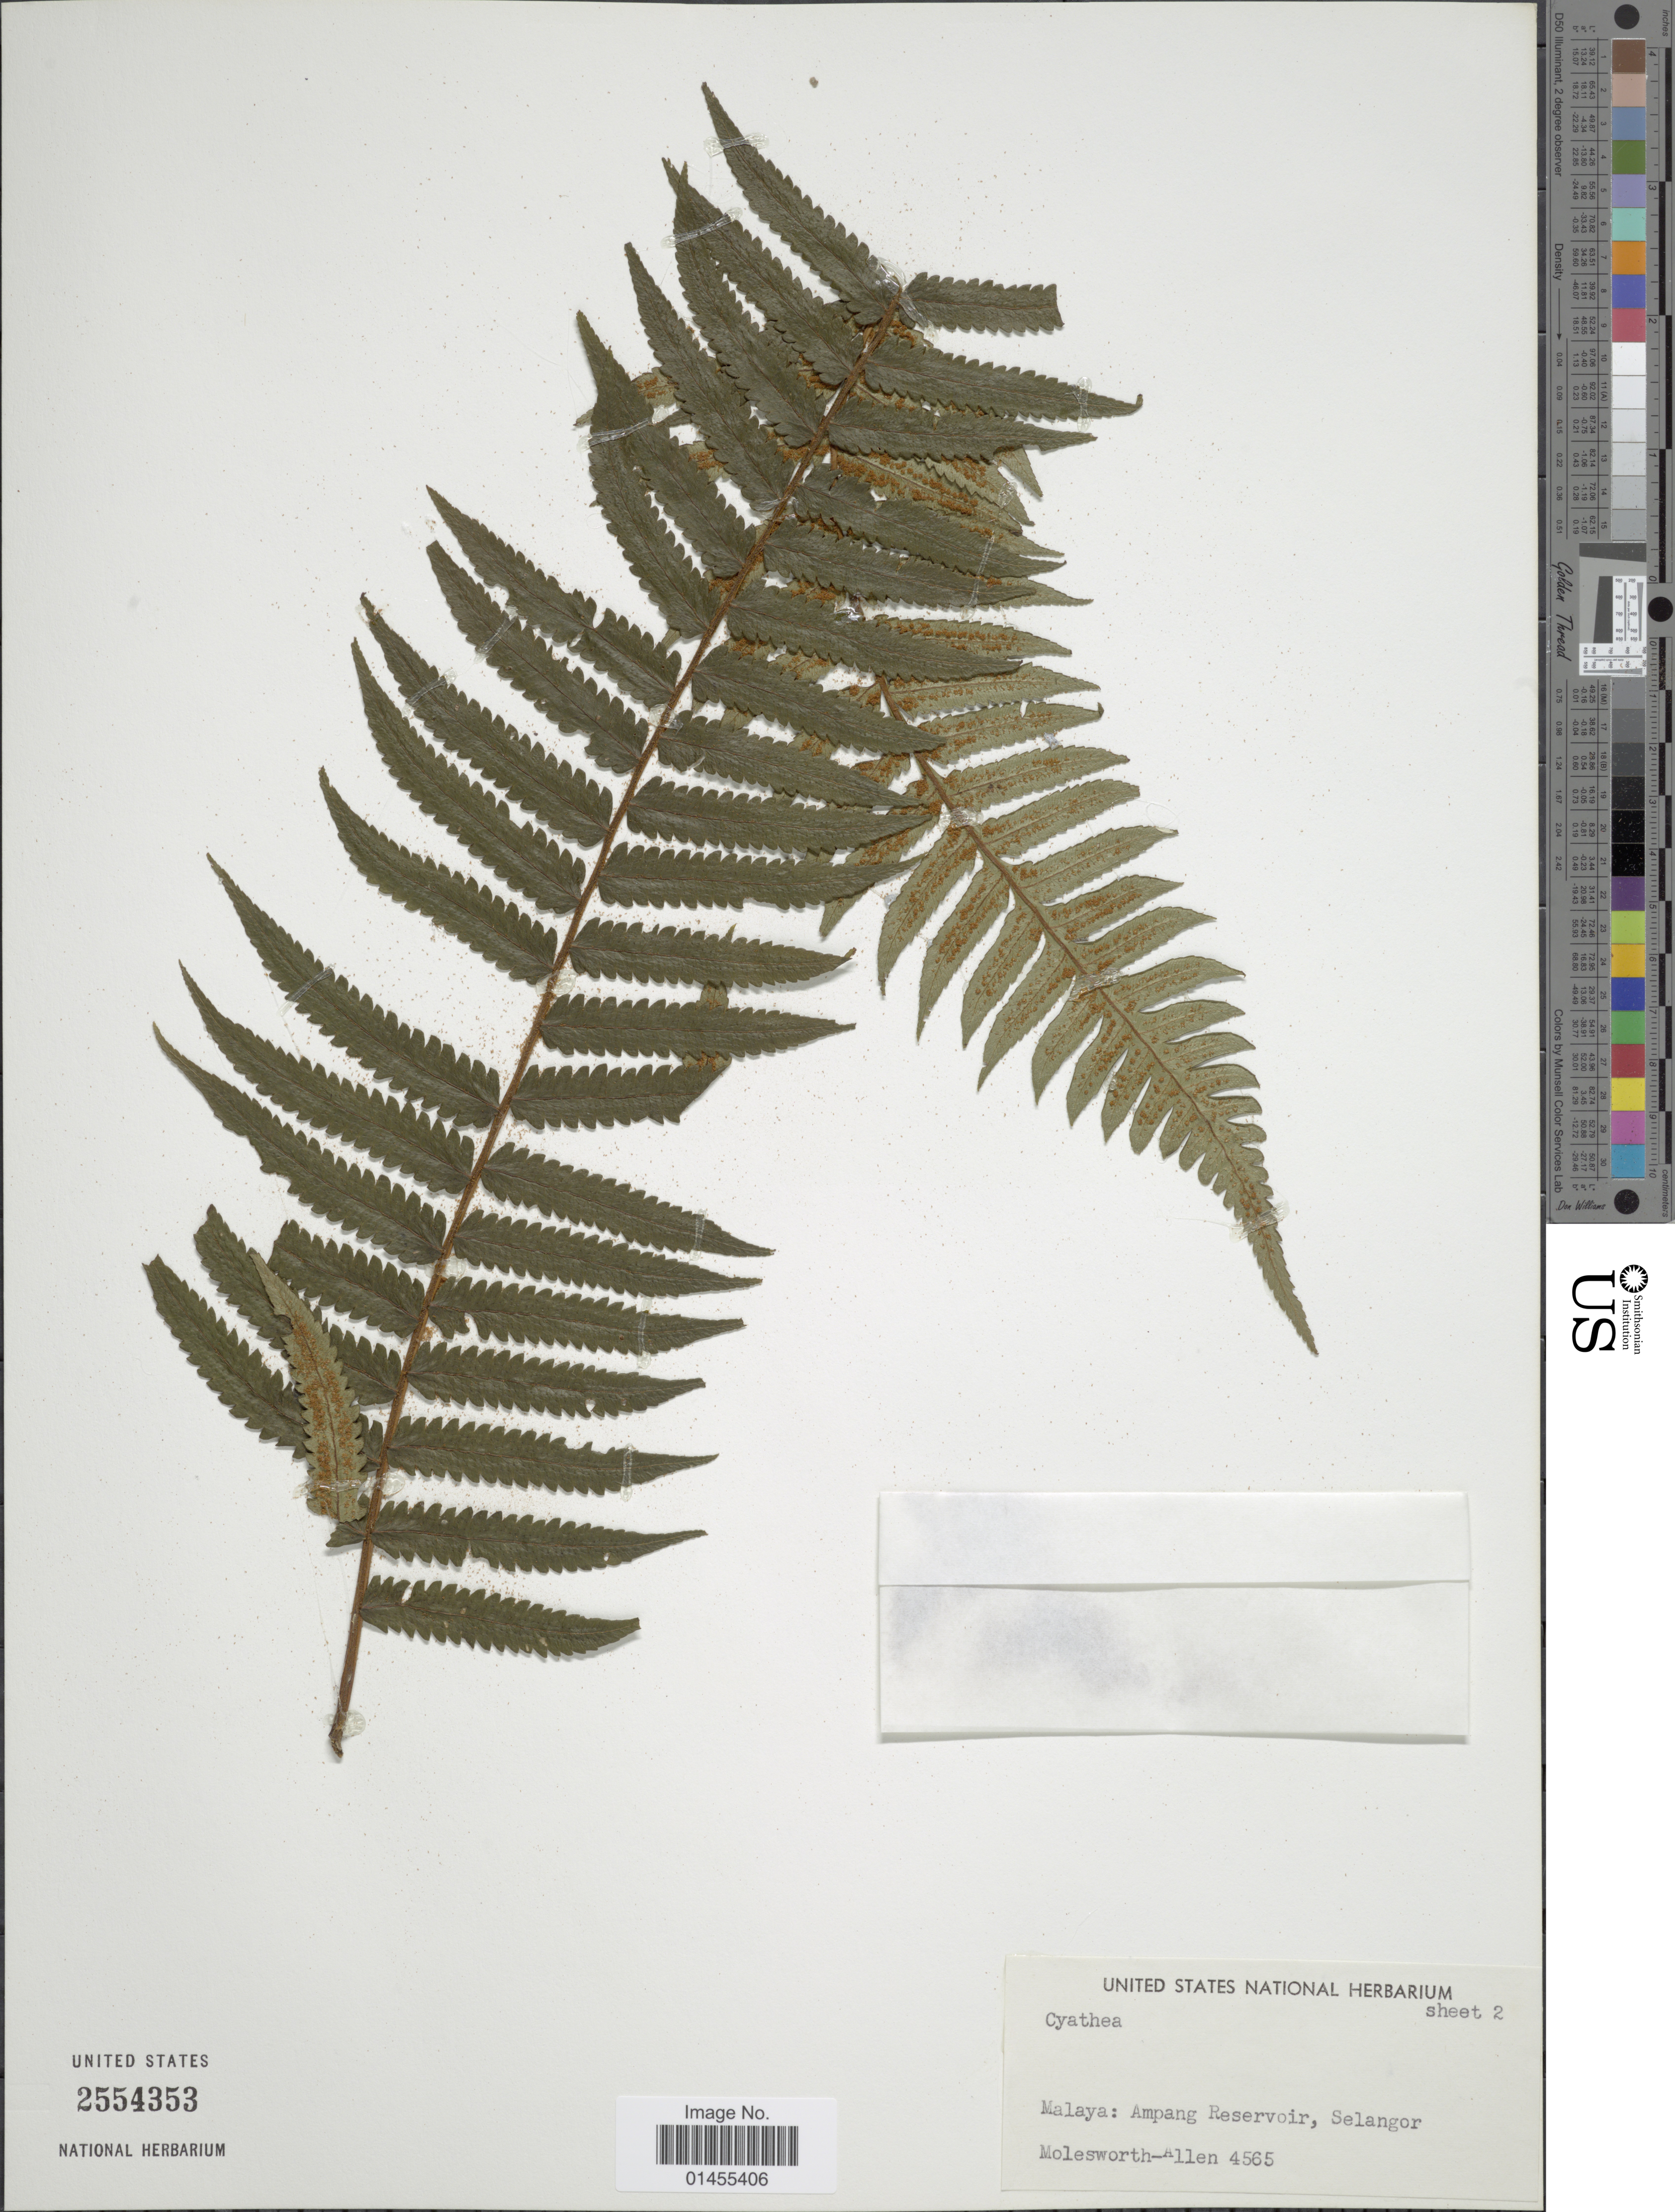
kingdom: Plantae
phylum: Tracheophyta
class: Polypodiopsida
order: Cyatheales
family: Cyatheaceae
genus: Alsophila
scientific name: Alsophila sp.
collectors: B. E. G. Molesworth-Allen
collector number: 4565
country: Malaysia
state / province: Selangor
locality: Malaya, Ampang Reservoir.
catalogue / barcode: US 2554353